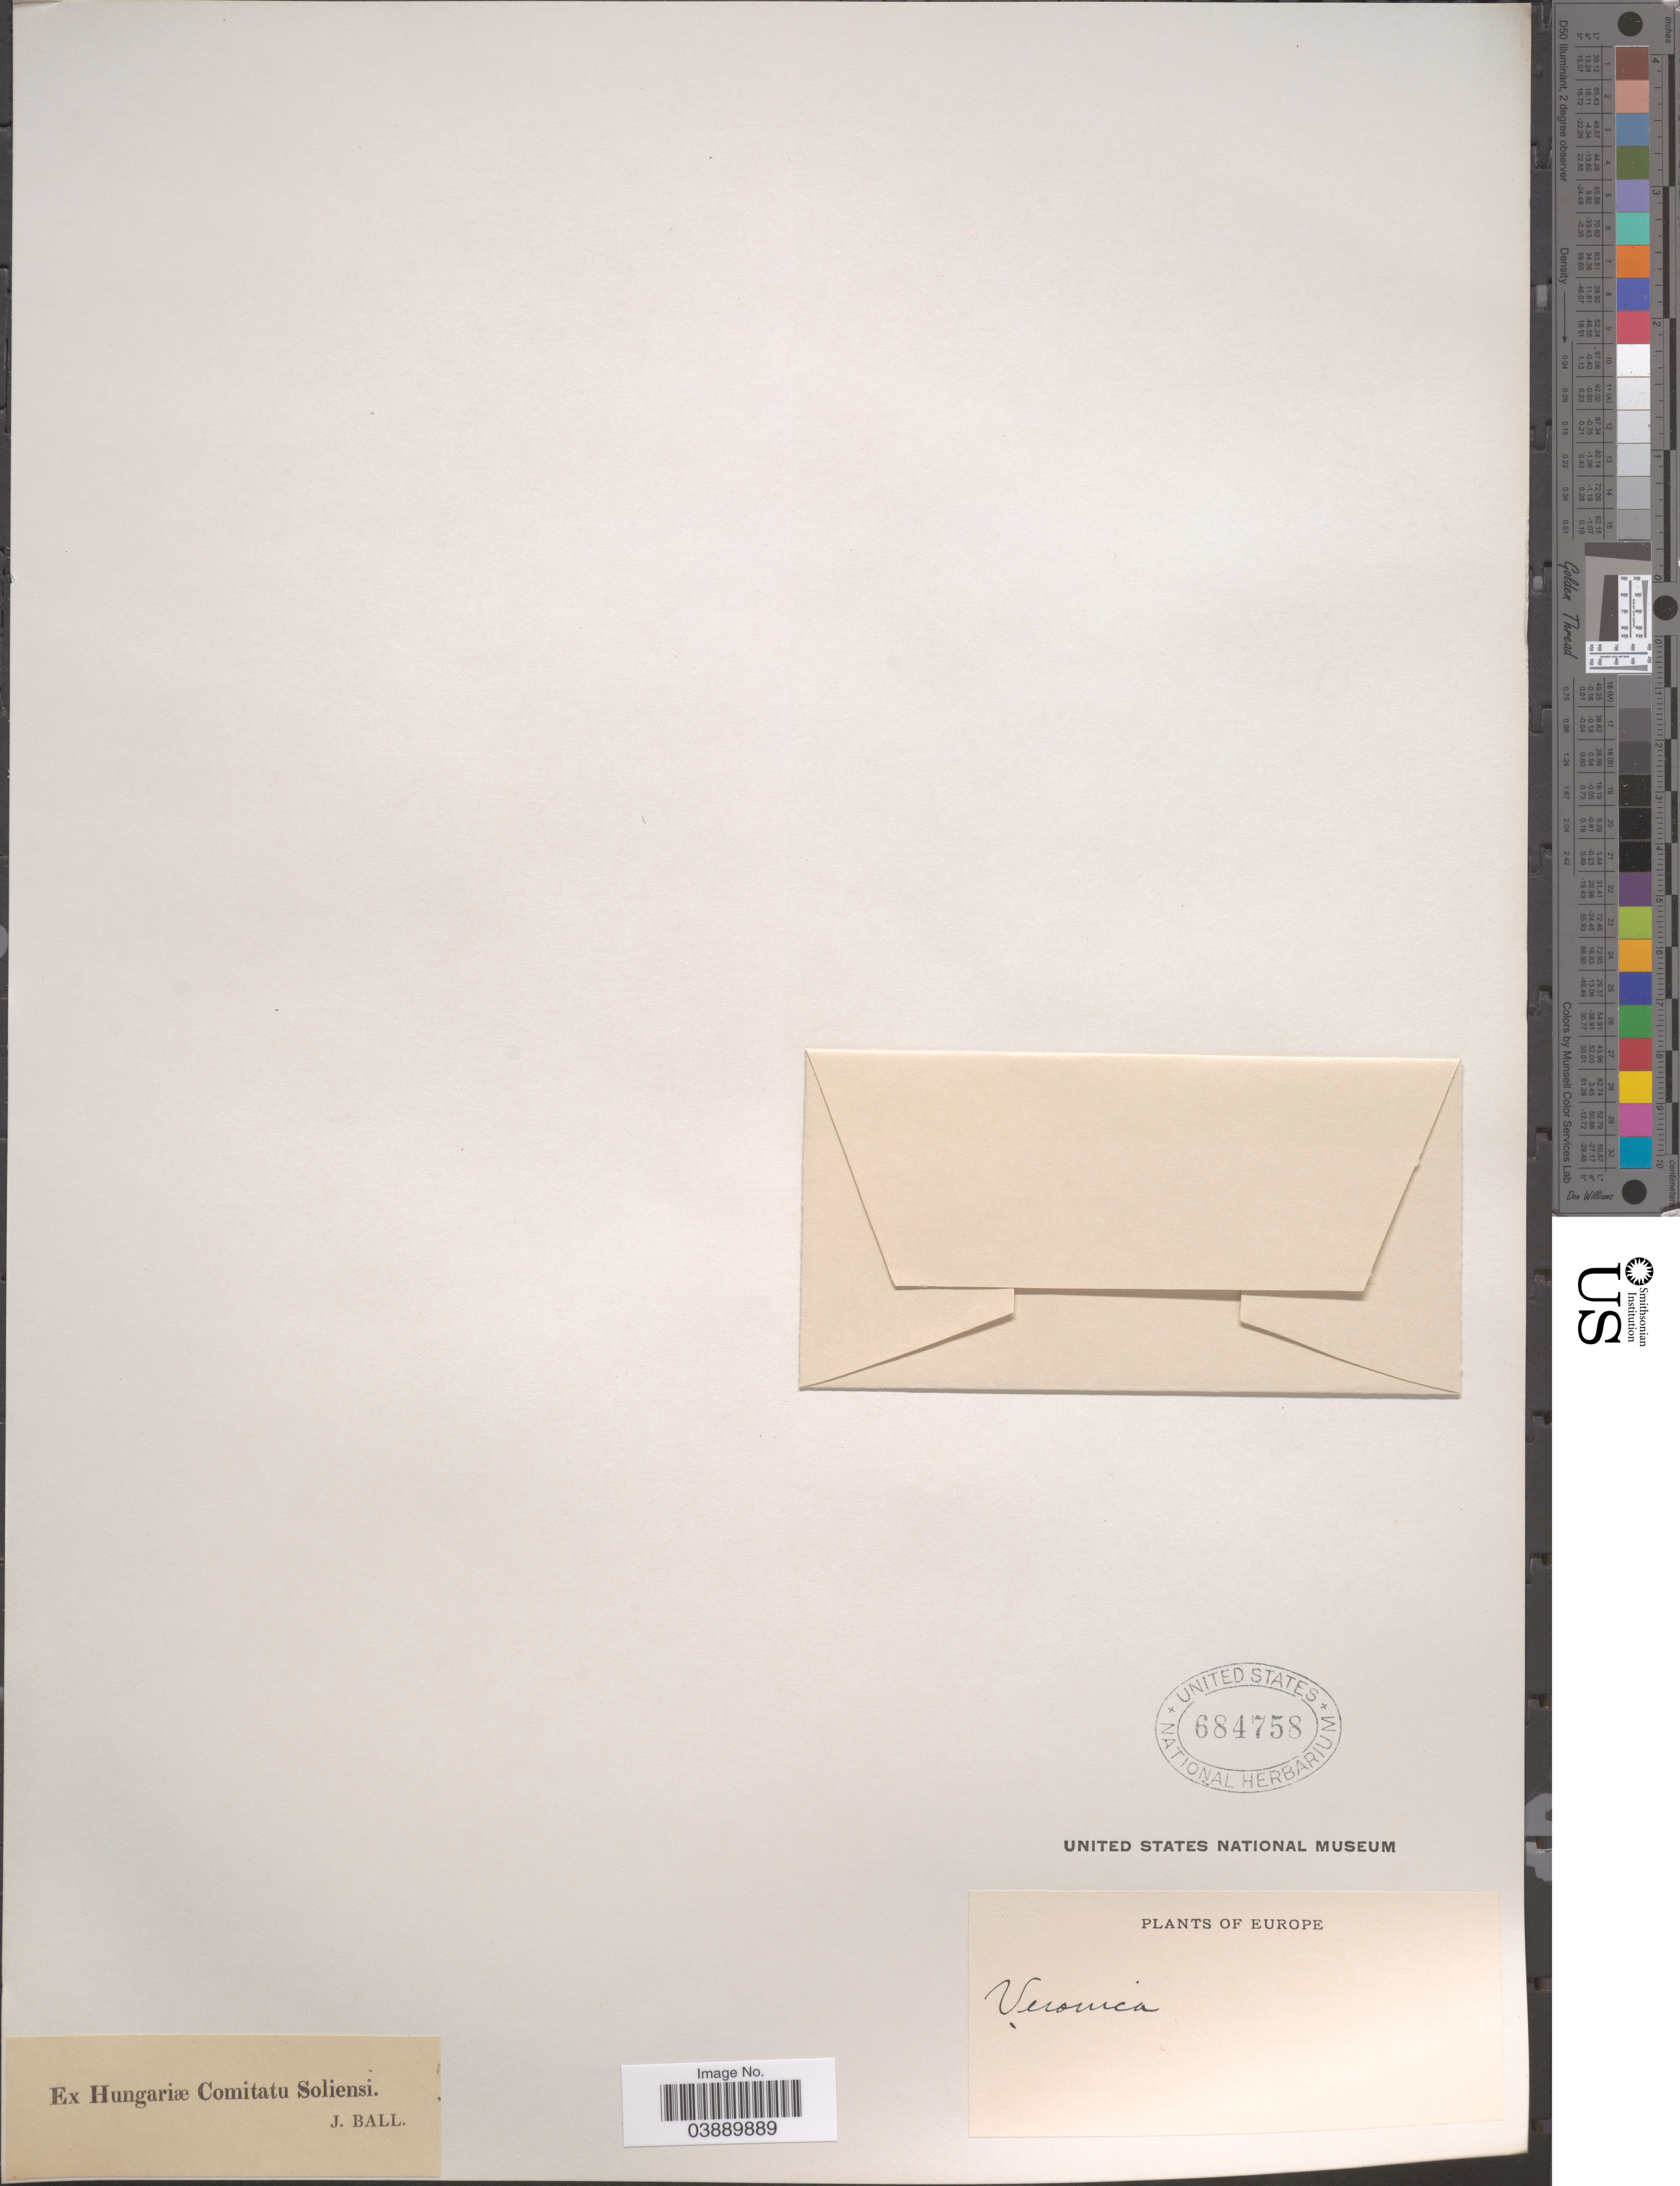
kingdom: Plantae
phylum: Tracheophyta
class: Magnoliopsida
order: Lamiales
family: Plantaginaceae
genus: Veronica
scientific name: Veronica sp.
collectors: J. Ball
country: Hungary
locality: Ex Hungariæ Comitatu Soliensi.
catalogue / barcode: US 684758